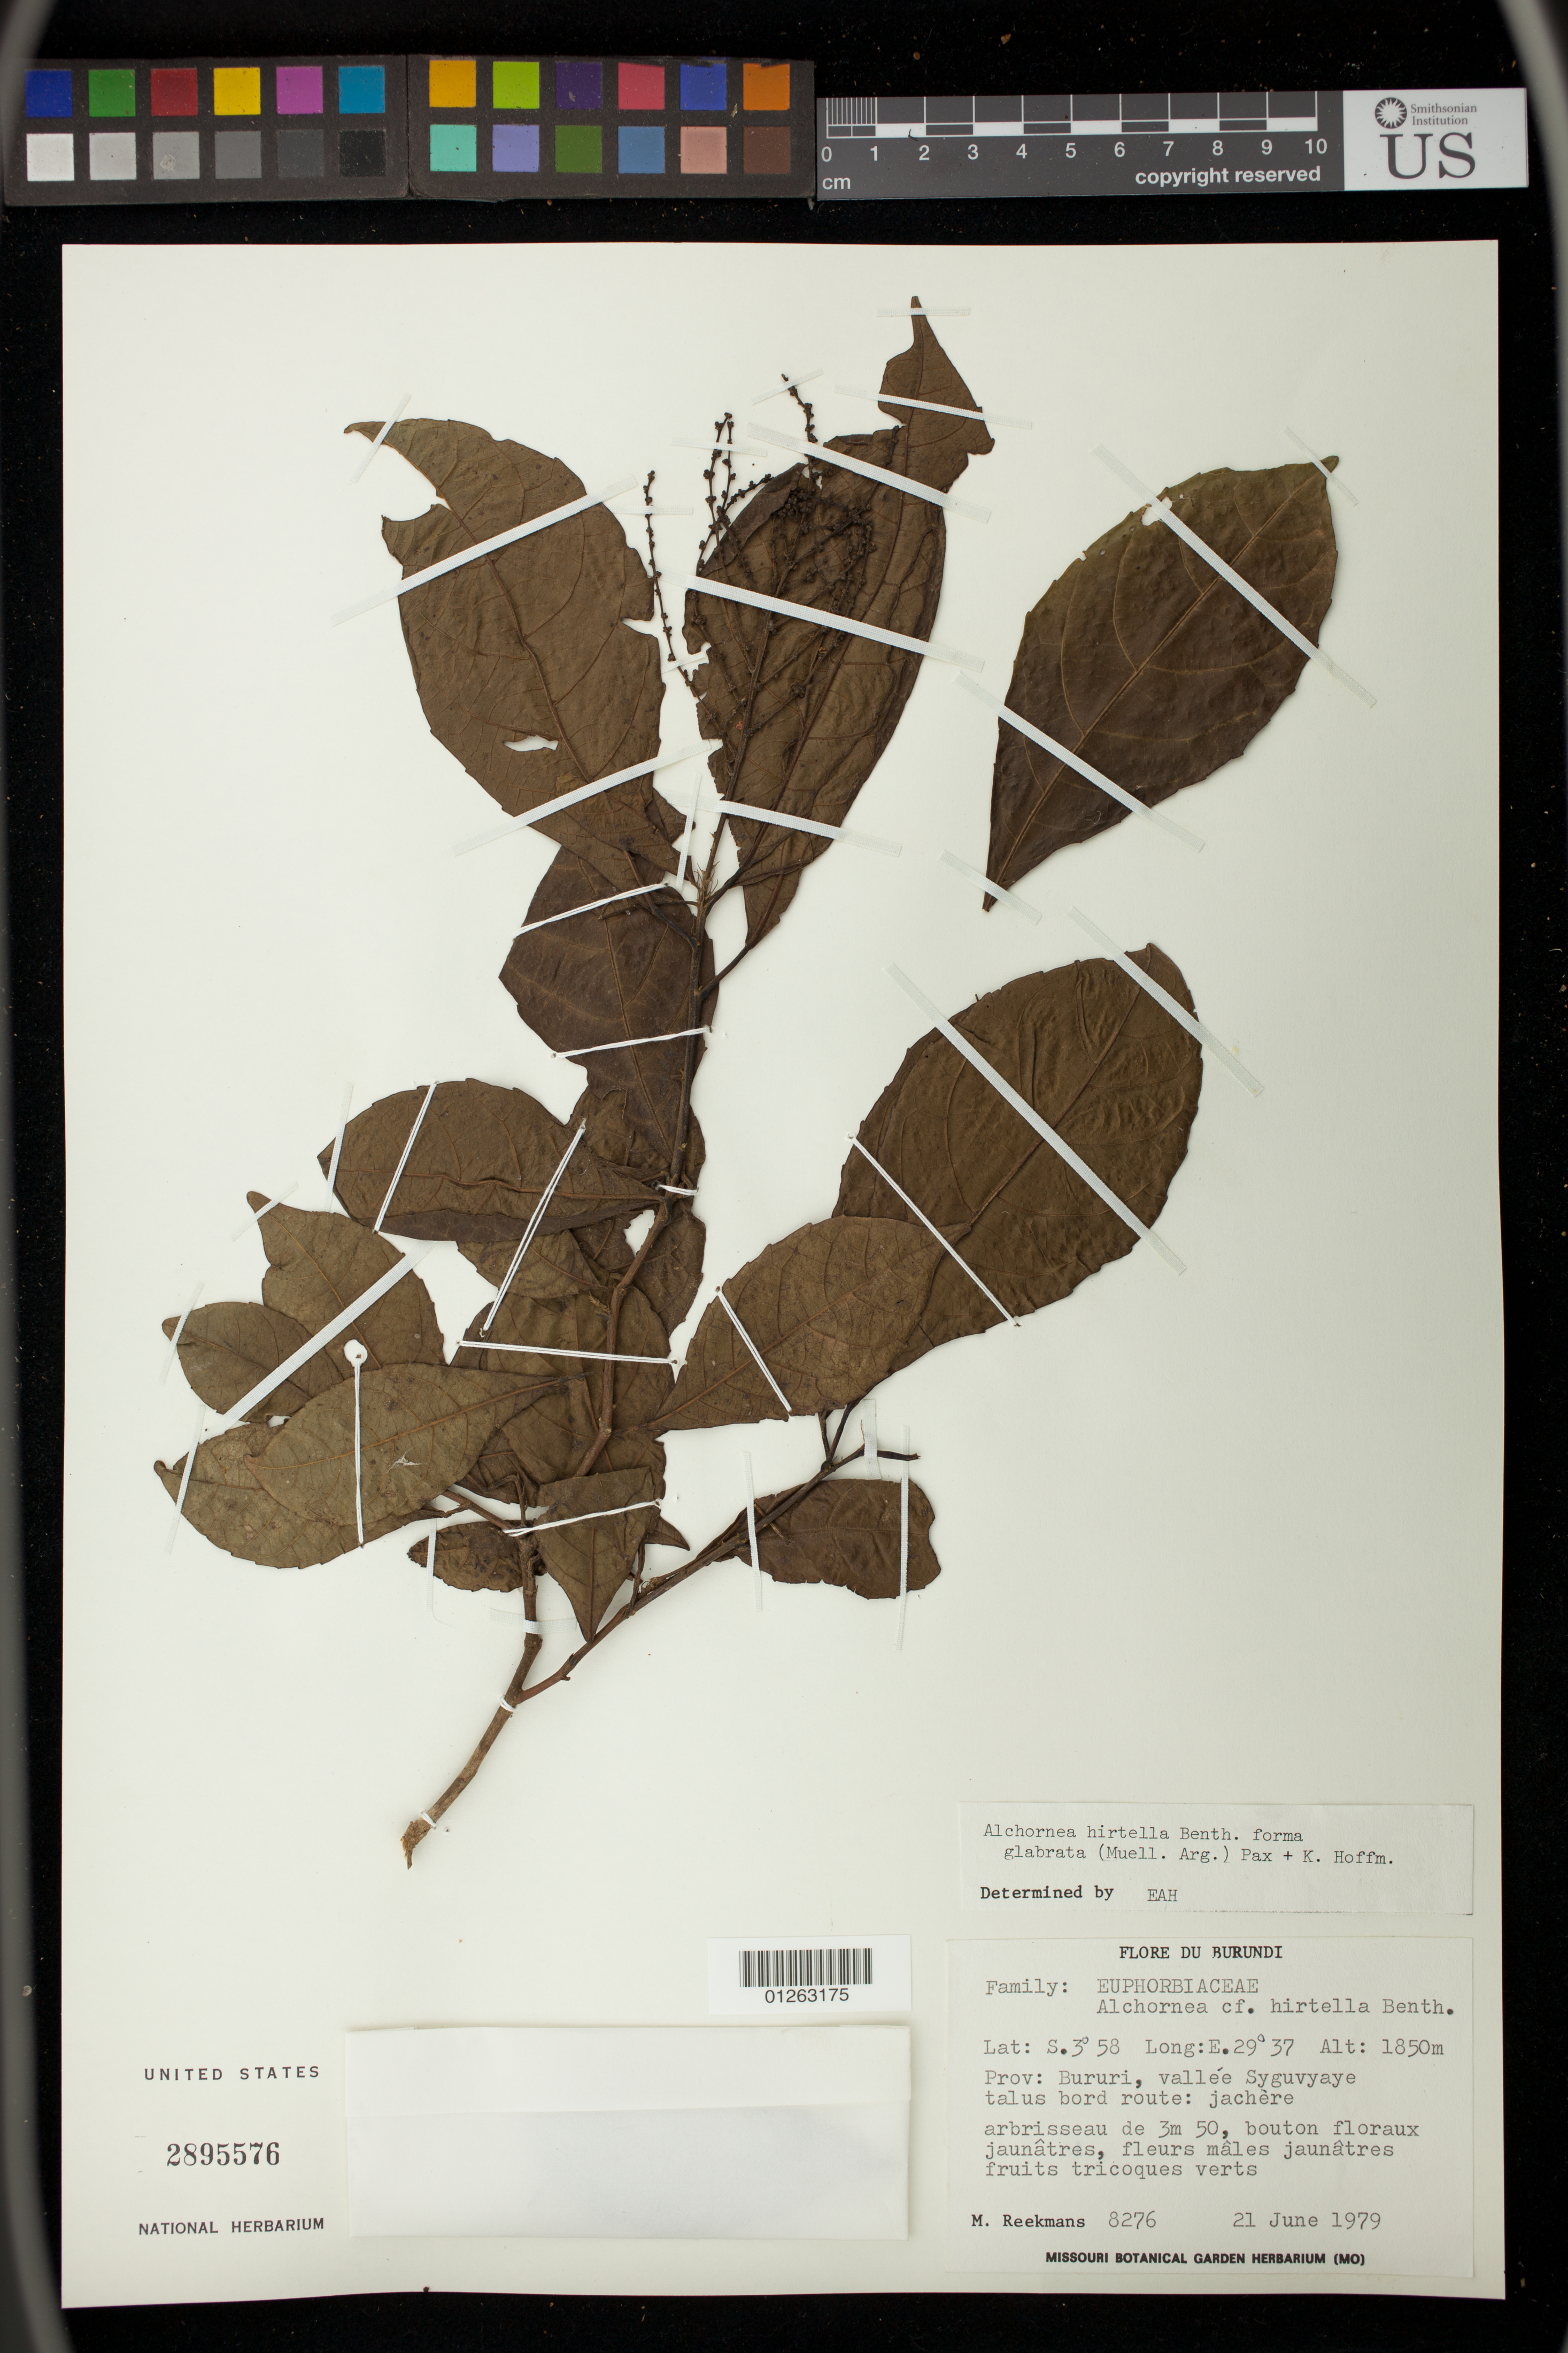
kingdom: Plantae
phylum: Tracheophyta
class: Magnoliopsida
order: Malpighiales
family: Euphorbiaceae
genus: Alchornea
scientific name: Alchornea trewioides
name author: (Benth.) Müll. Arg.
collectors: M. Reekmans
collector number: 8276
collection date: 1979-06-21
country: Burundi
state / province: Bururi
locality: Vallee, Syguvyaye talus bord route: jachere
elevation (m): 1850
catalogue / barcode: US 2895576